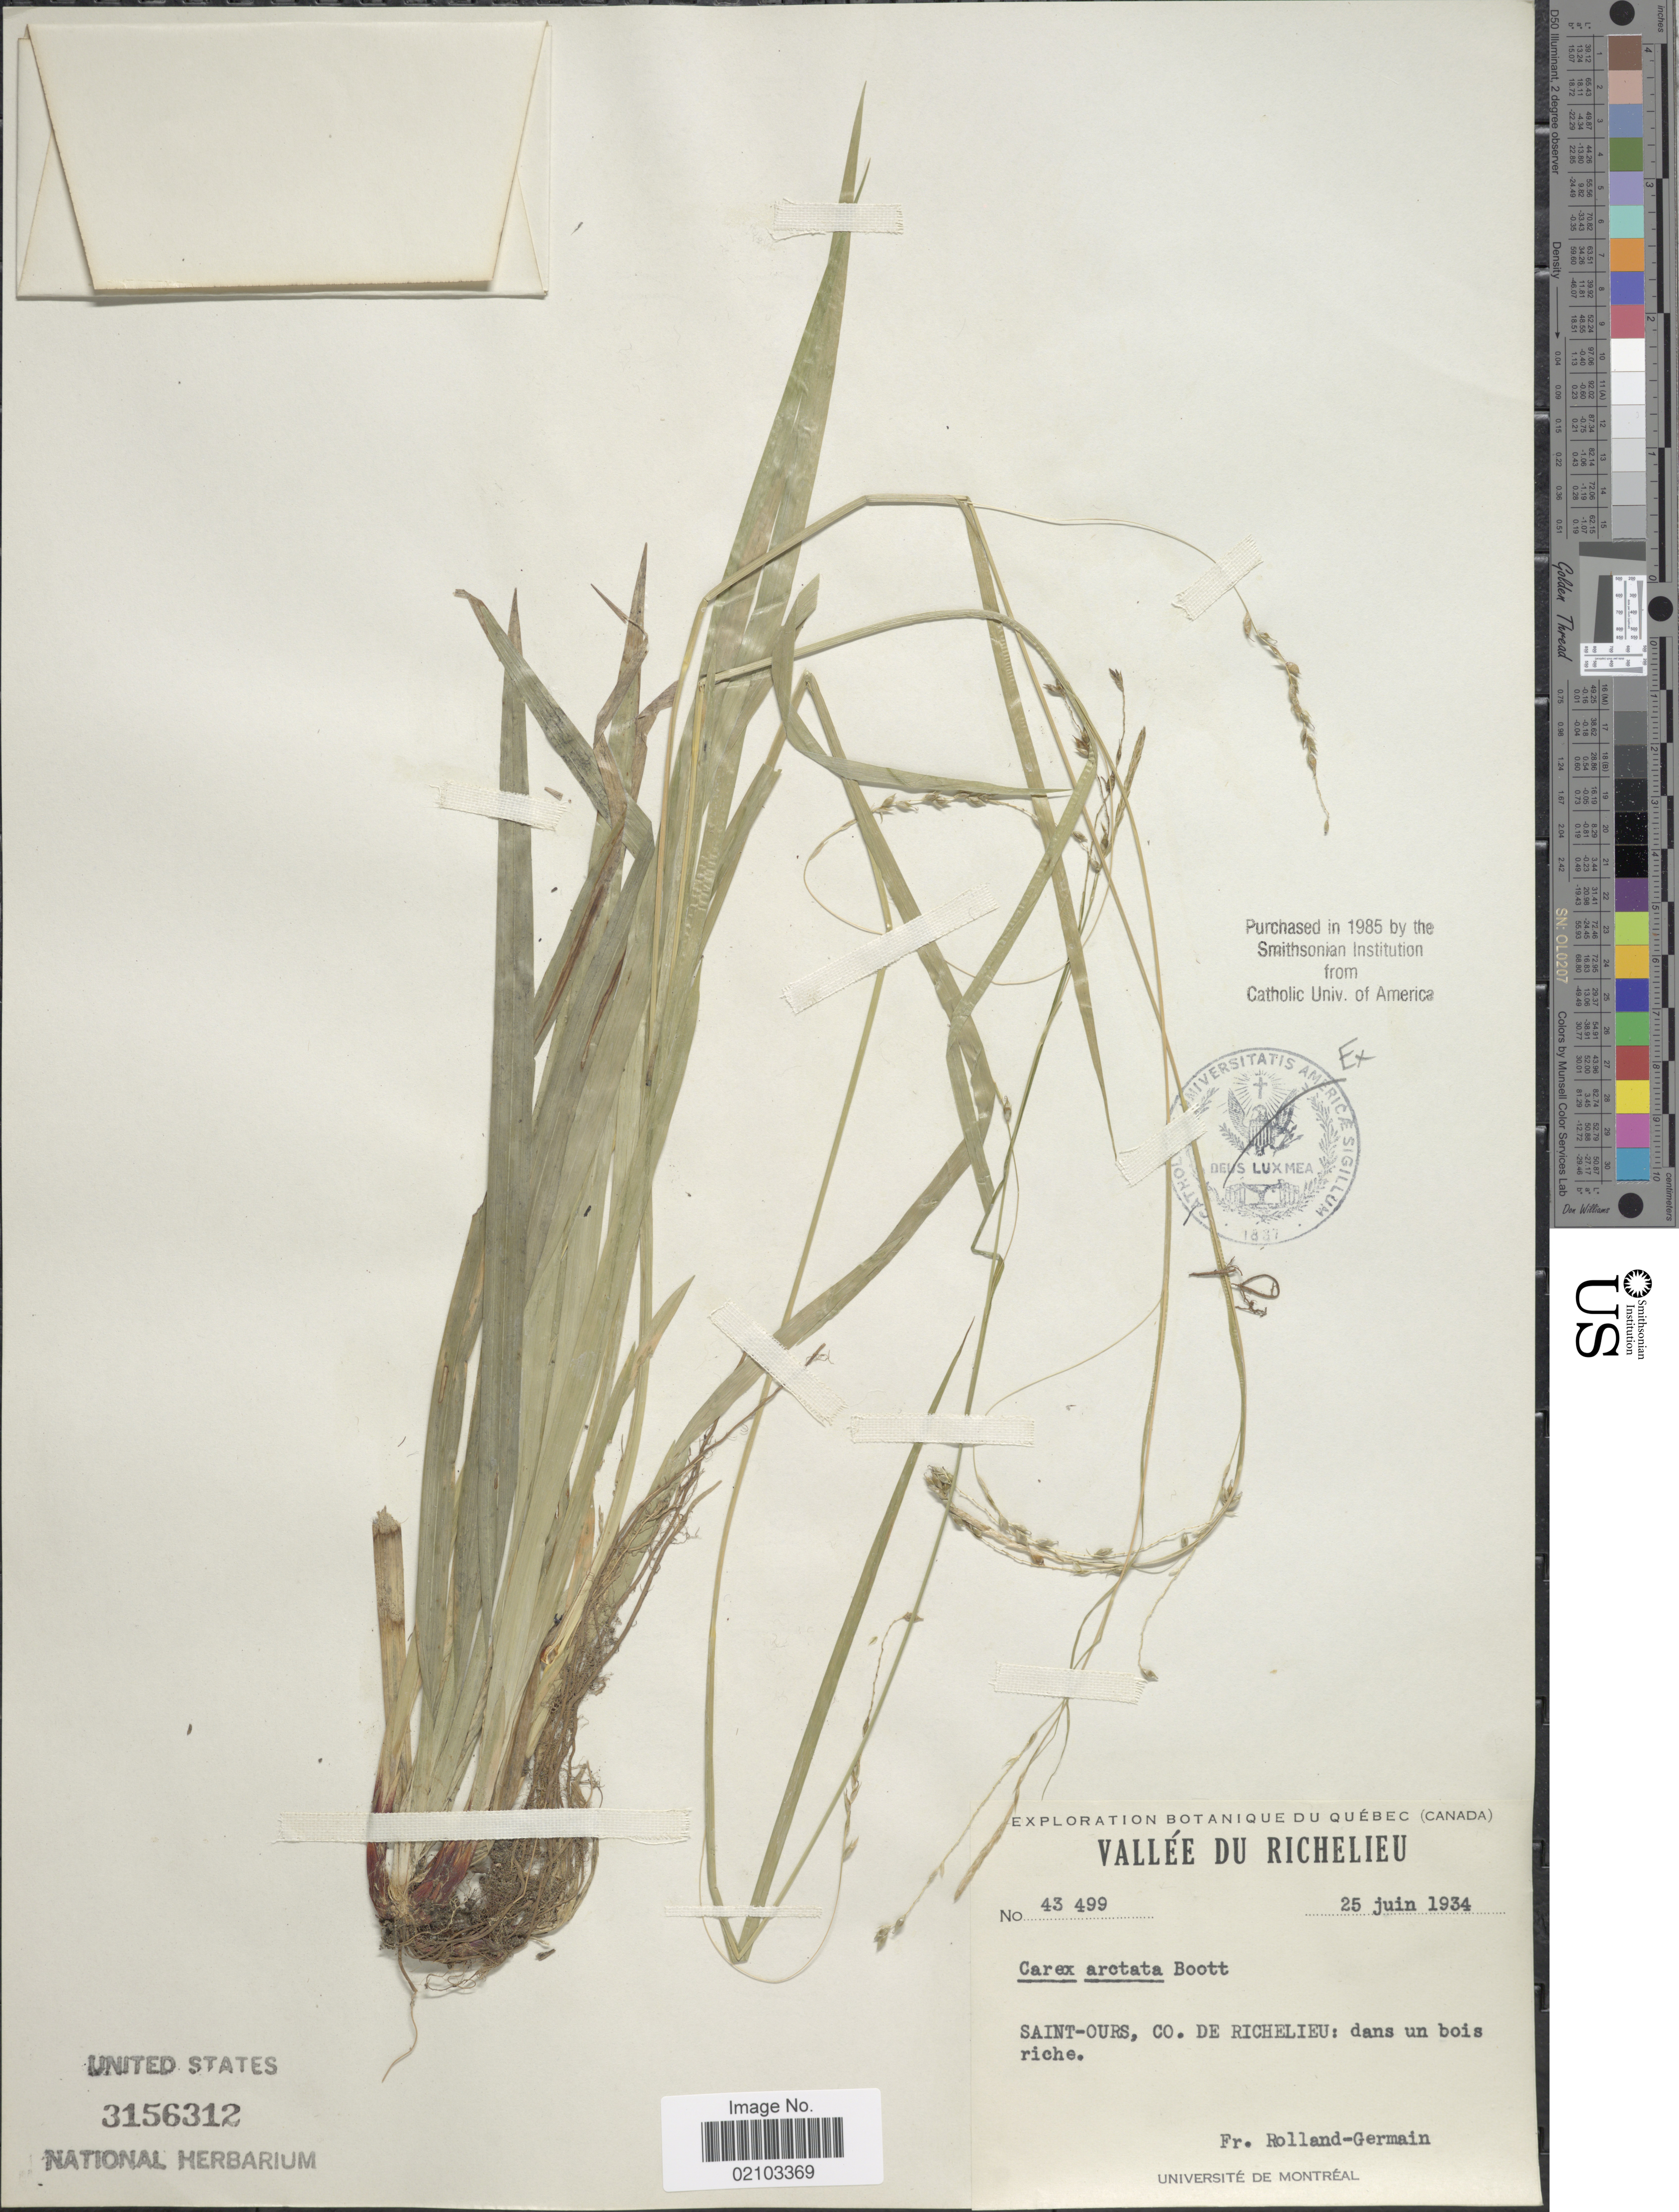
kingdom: Plantae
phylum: Tracheophyta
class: Liliopsida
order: Poales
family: Cyperaceae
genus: Carex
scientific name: Carex arctata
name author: Boott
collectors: Rolland-Germain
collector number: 43499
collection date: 1934-06-25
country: Canada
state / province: Quebec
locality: Vallee du Richelieu. Saint-Ours, Co. De Richelieu: dans un bois riche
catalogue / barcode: US 3156312